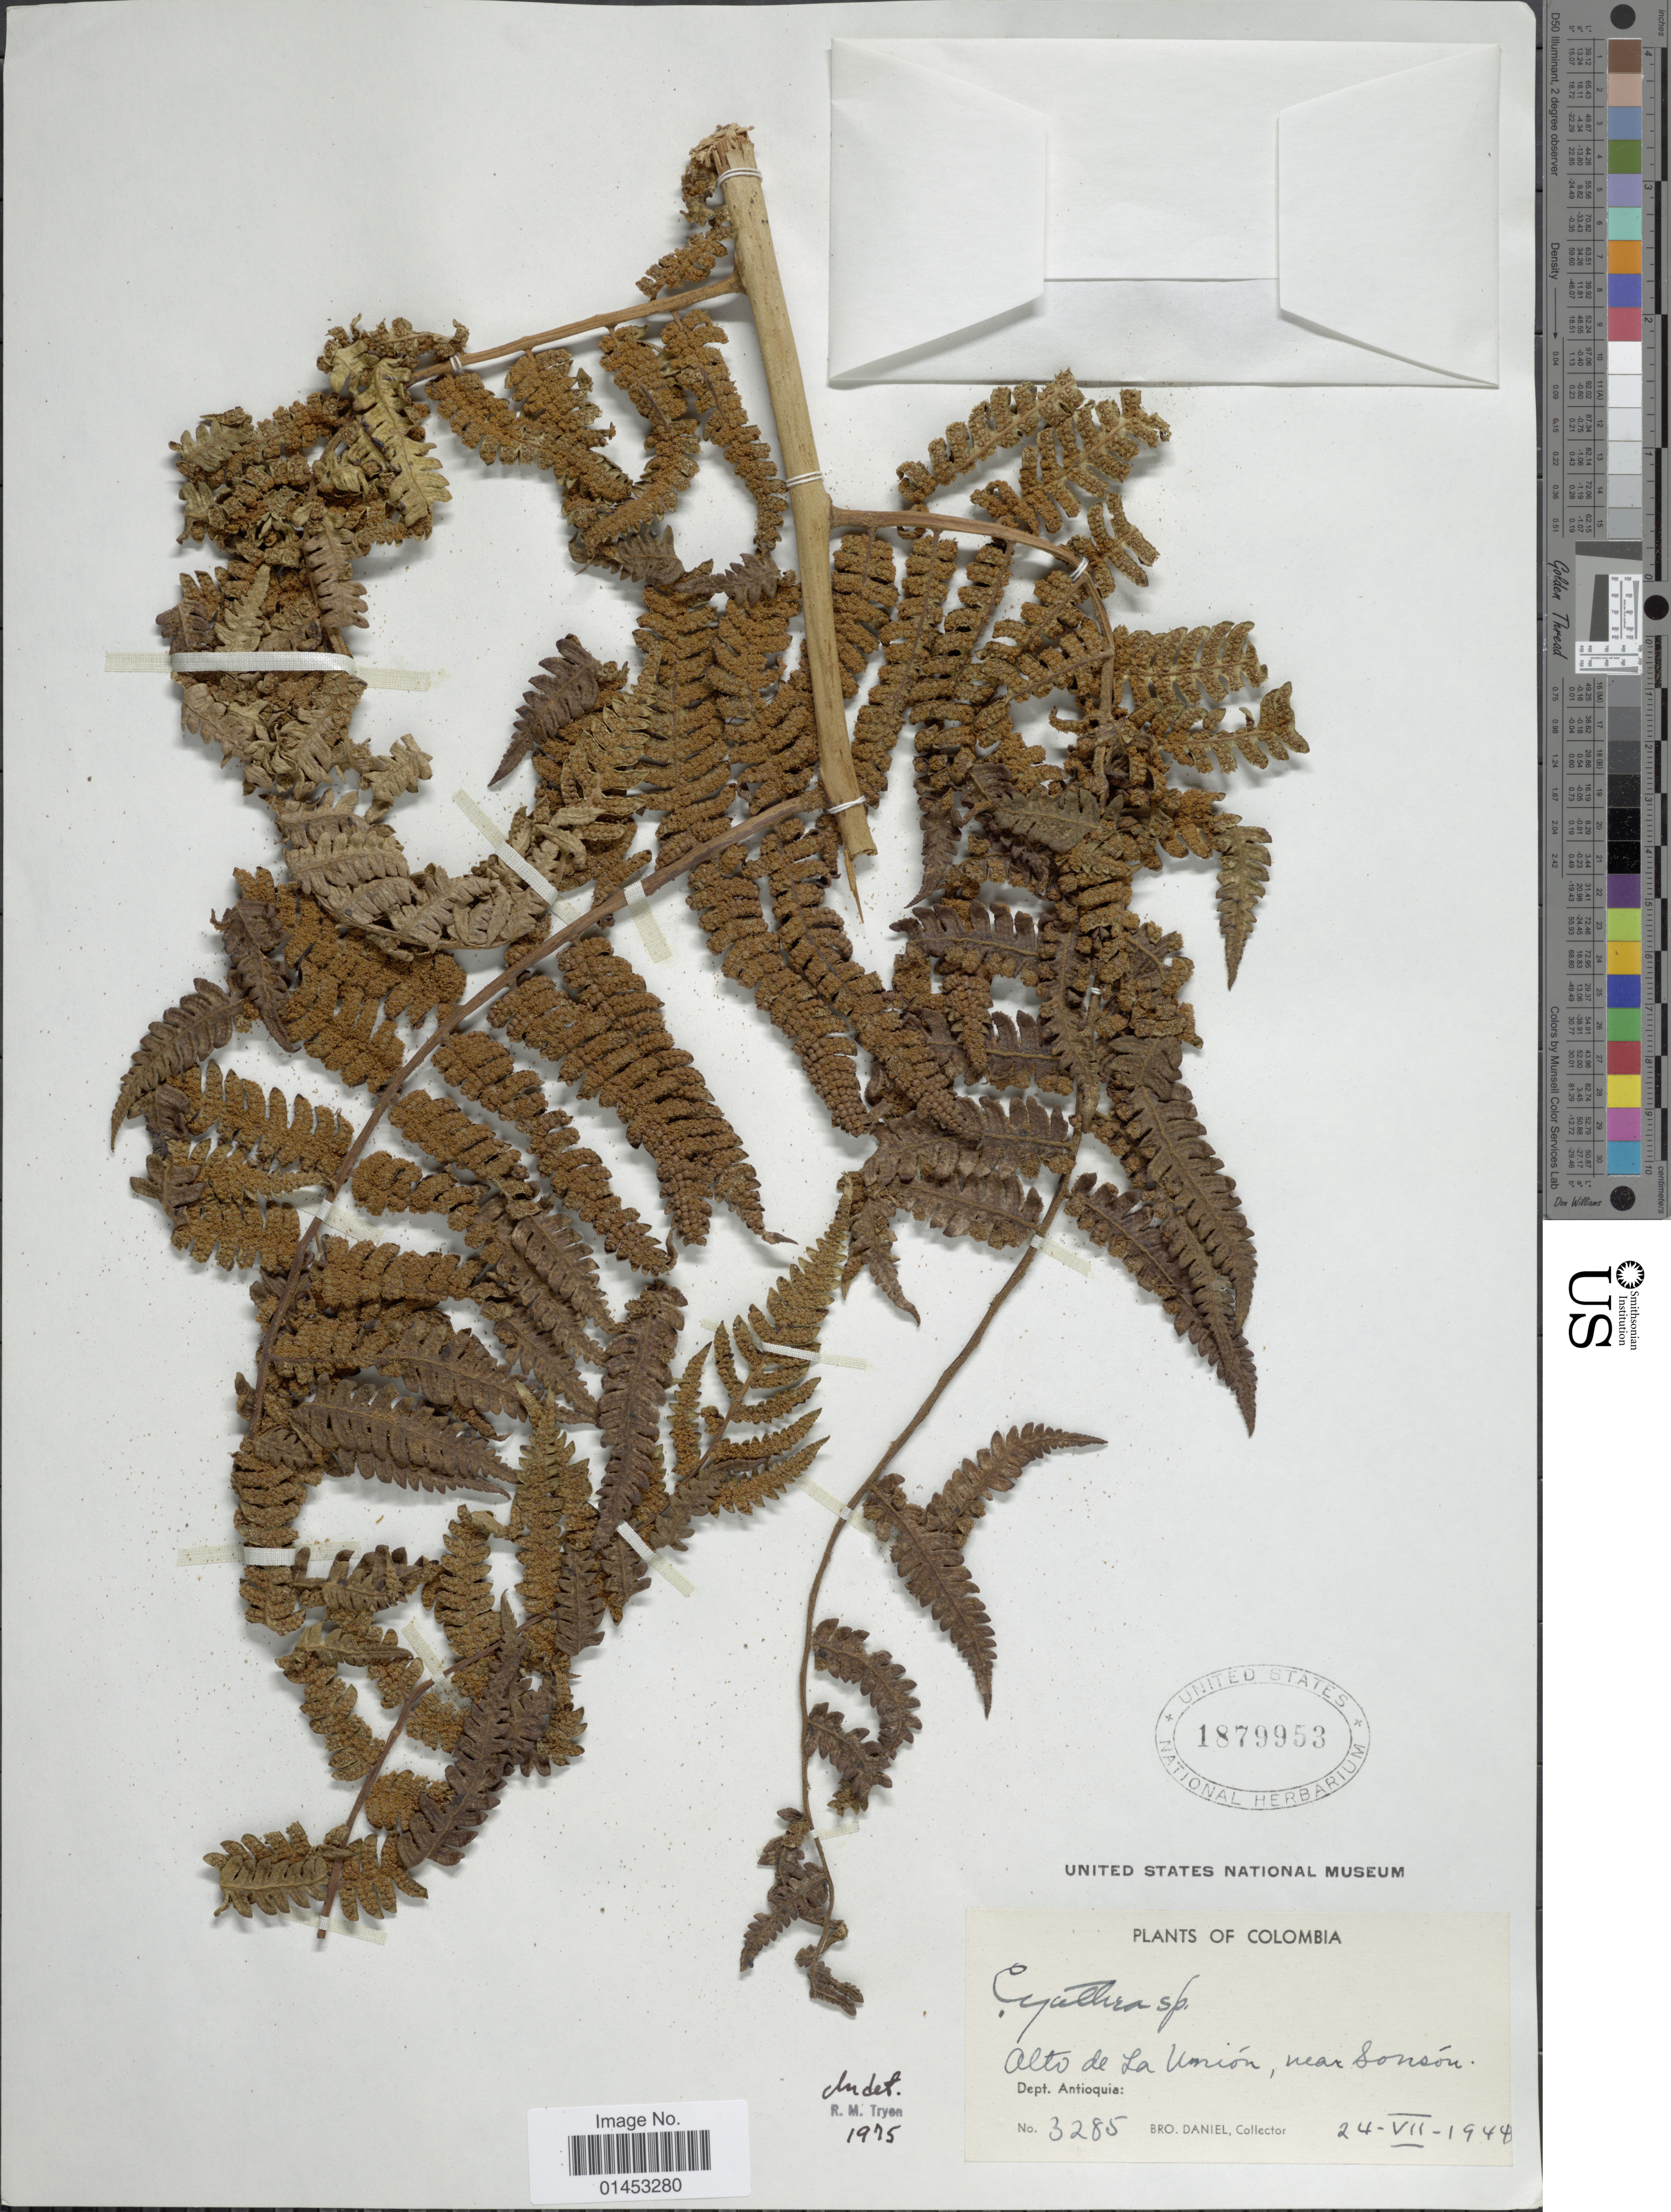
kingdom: Plantae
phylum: Tracheophyta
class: Polypodiopsida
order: Cyatheales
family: Cyatheaceae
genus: Cyathea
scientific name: Cyathea sp.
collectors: Bro. Daniel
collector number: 3285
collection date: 1948-07-24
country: Colombia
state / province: Antioquia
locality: Alto de la Union, near Sonsón, dept. Antioquia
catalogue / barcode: US 1879953